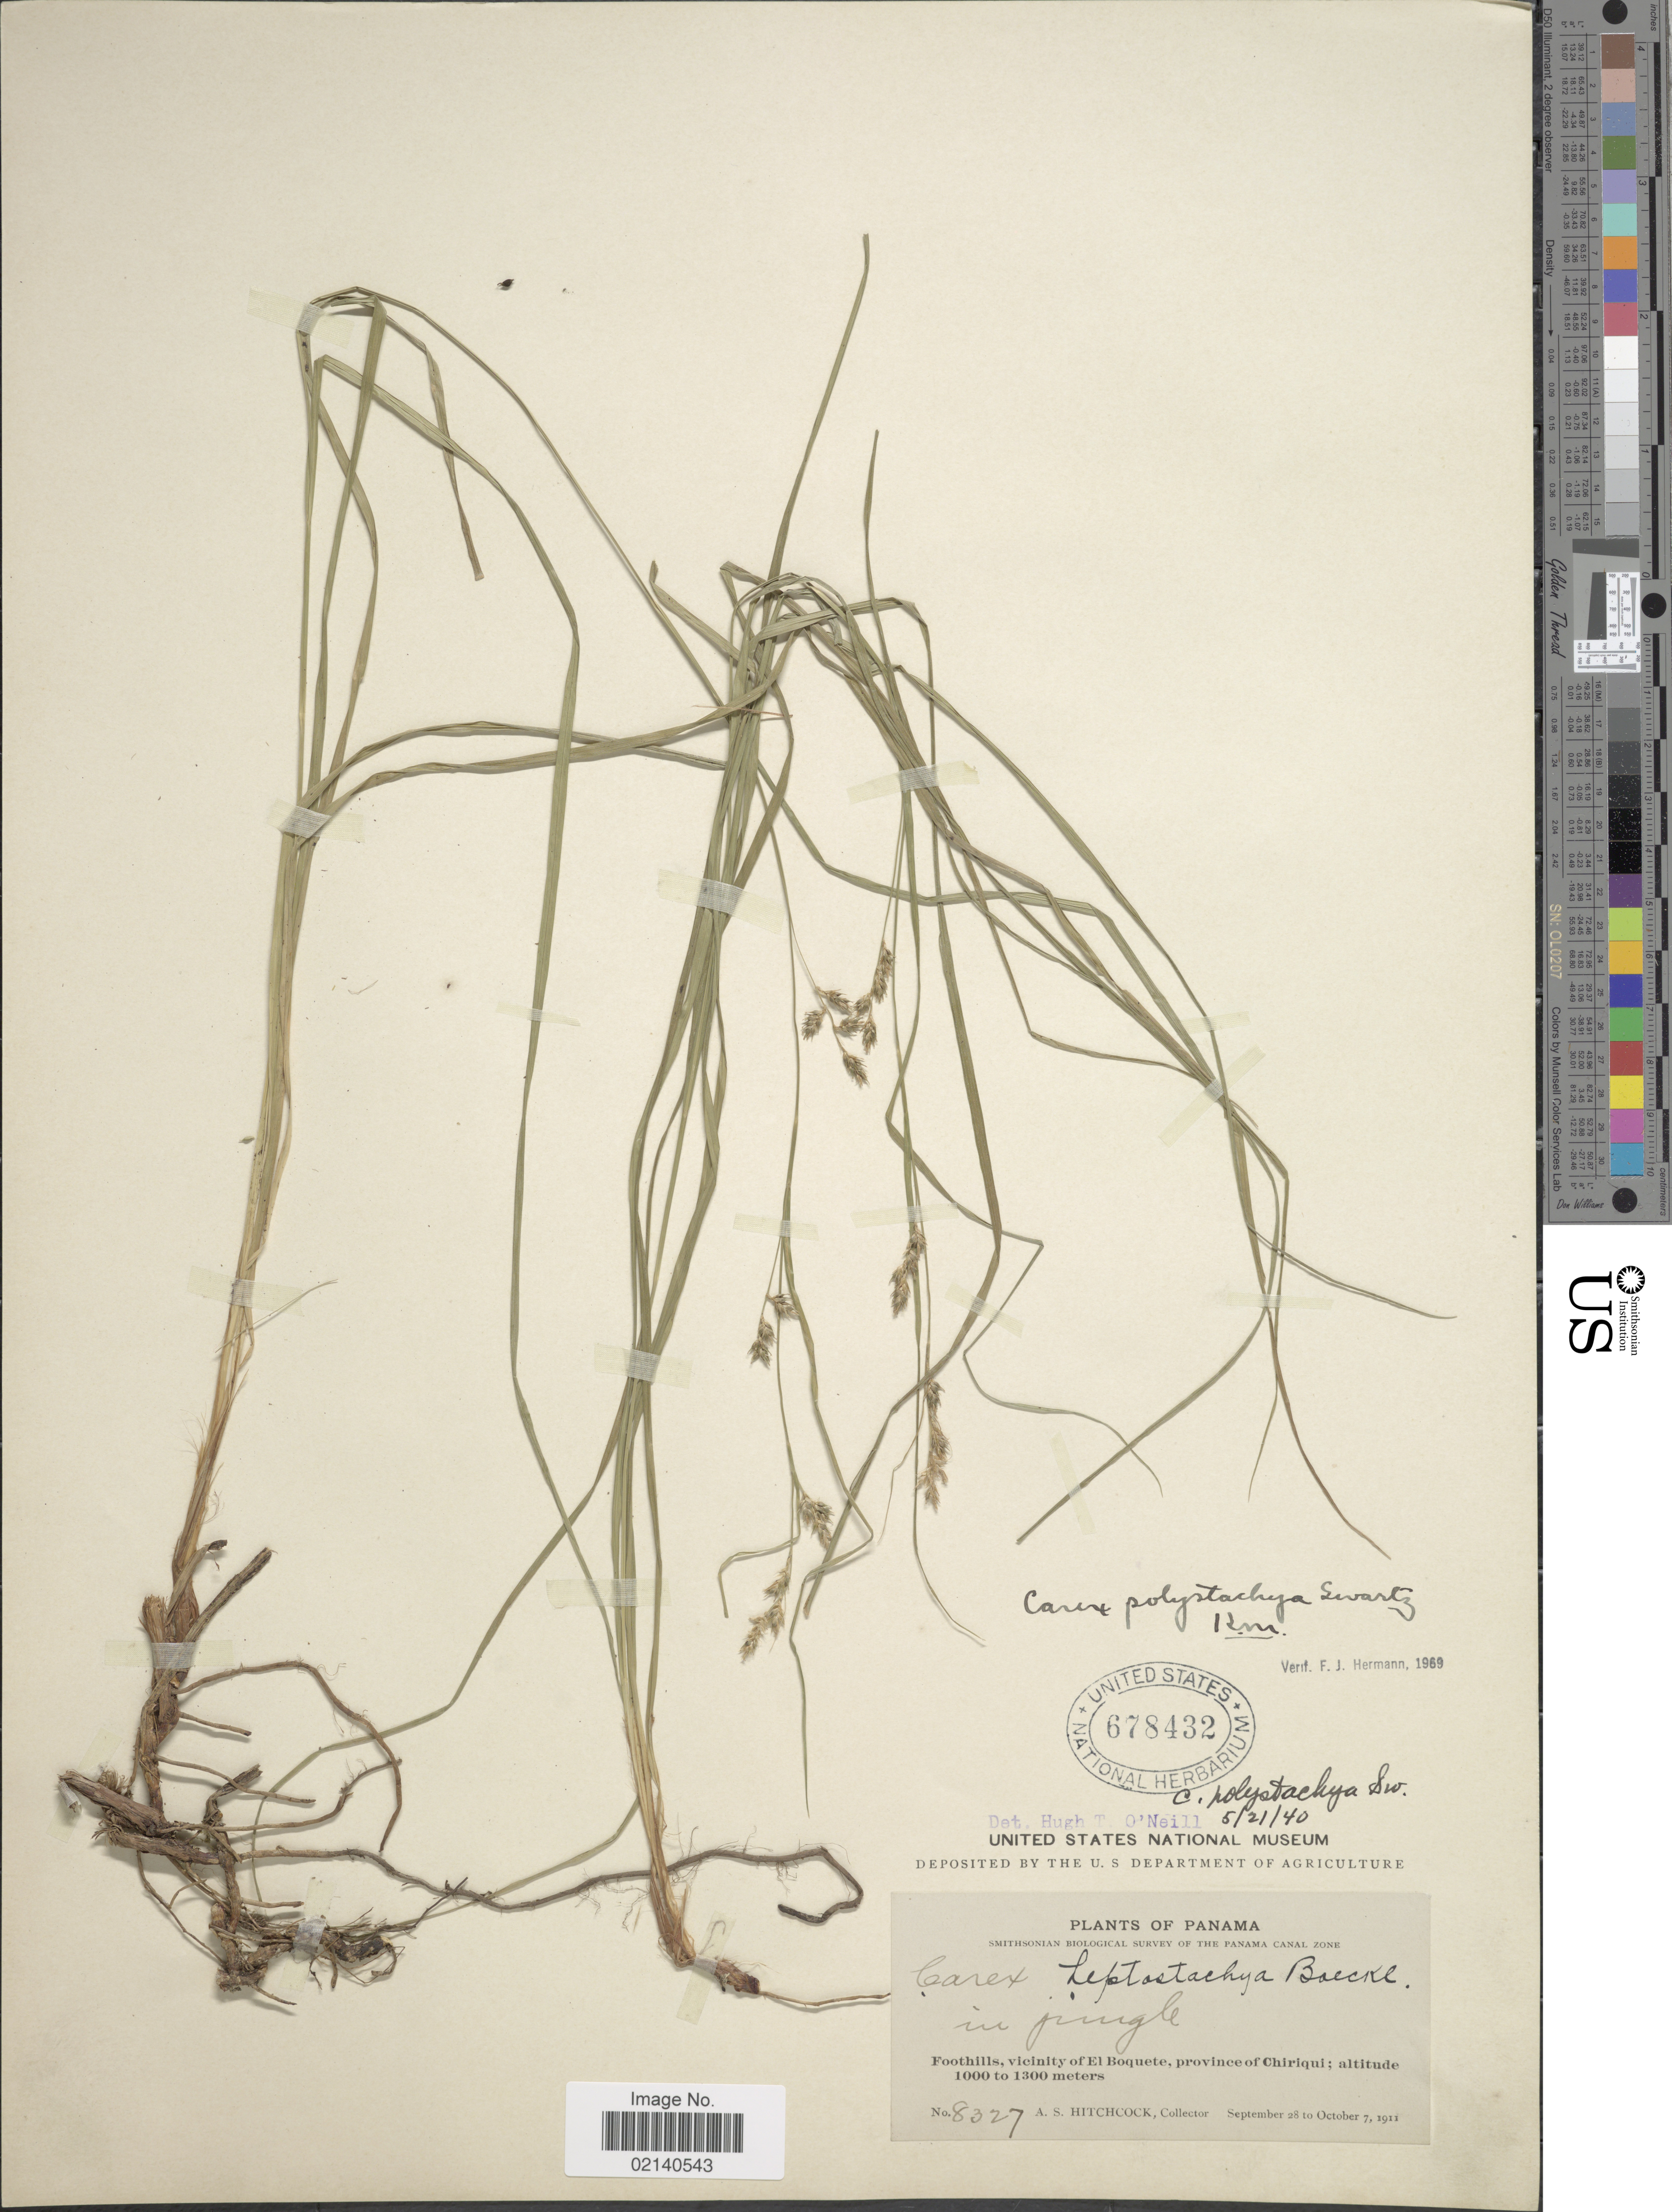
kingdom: Plantae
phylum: Tracheophyta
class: Liliopsida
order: Poales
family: Cyperaceae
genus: Carex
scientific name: Carex polystachya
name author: Sw. ex Wahlenb.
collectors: A. S. Hitchcock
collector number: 8327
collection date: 1911-09-28/1911-10-07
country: Panama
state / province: Chiriqui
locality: The Panama Canal Zone, Foothills, vicinity of El Boquete, in jungle.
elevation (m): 1000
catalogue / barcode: US 678432